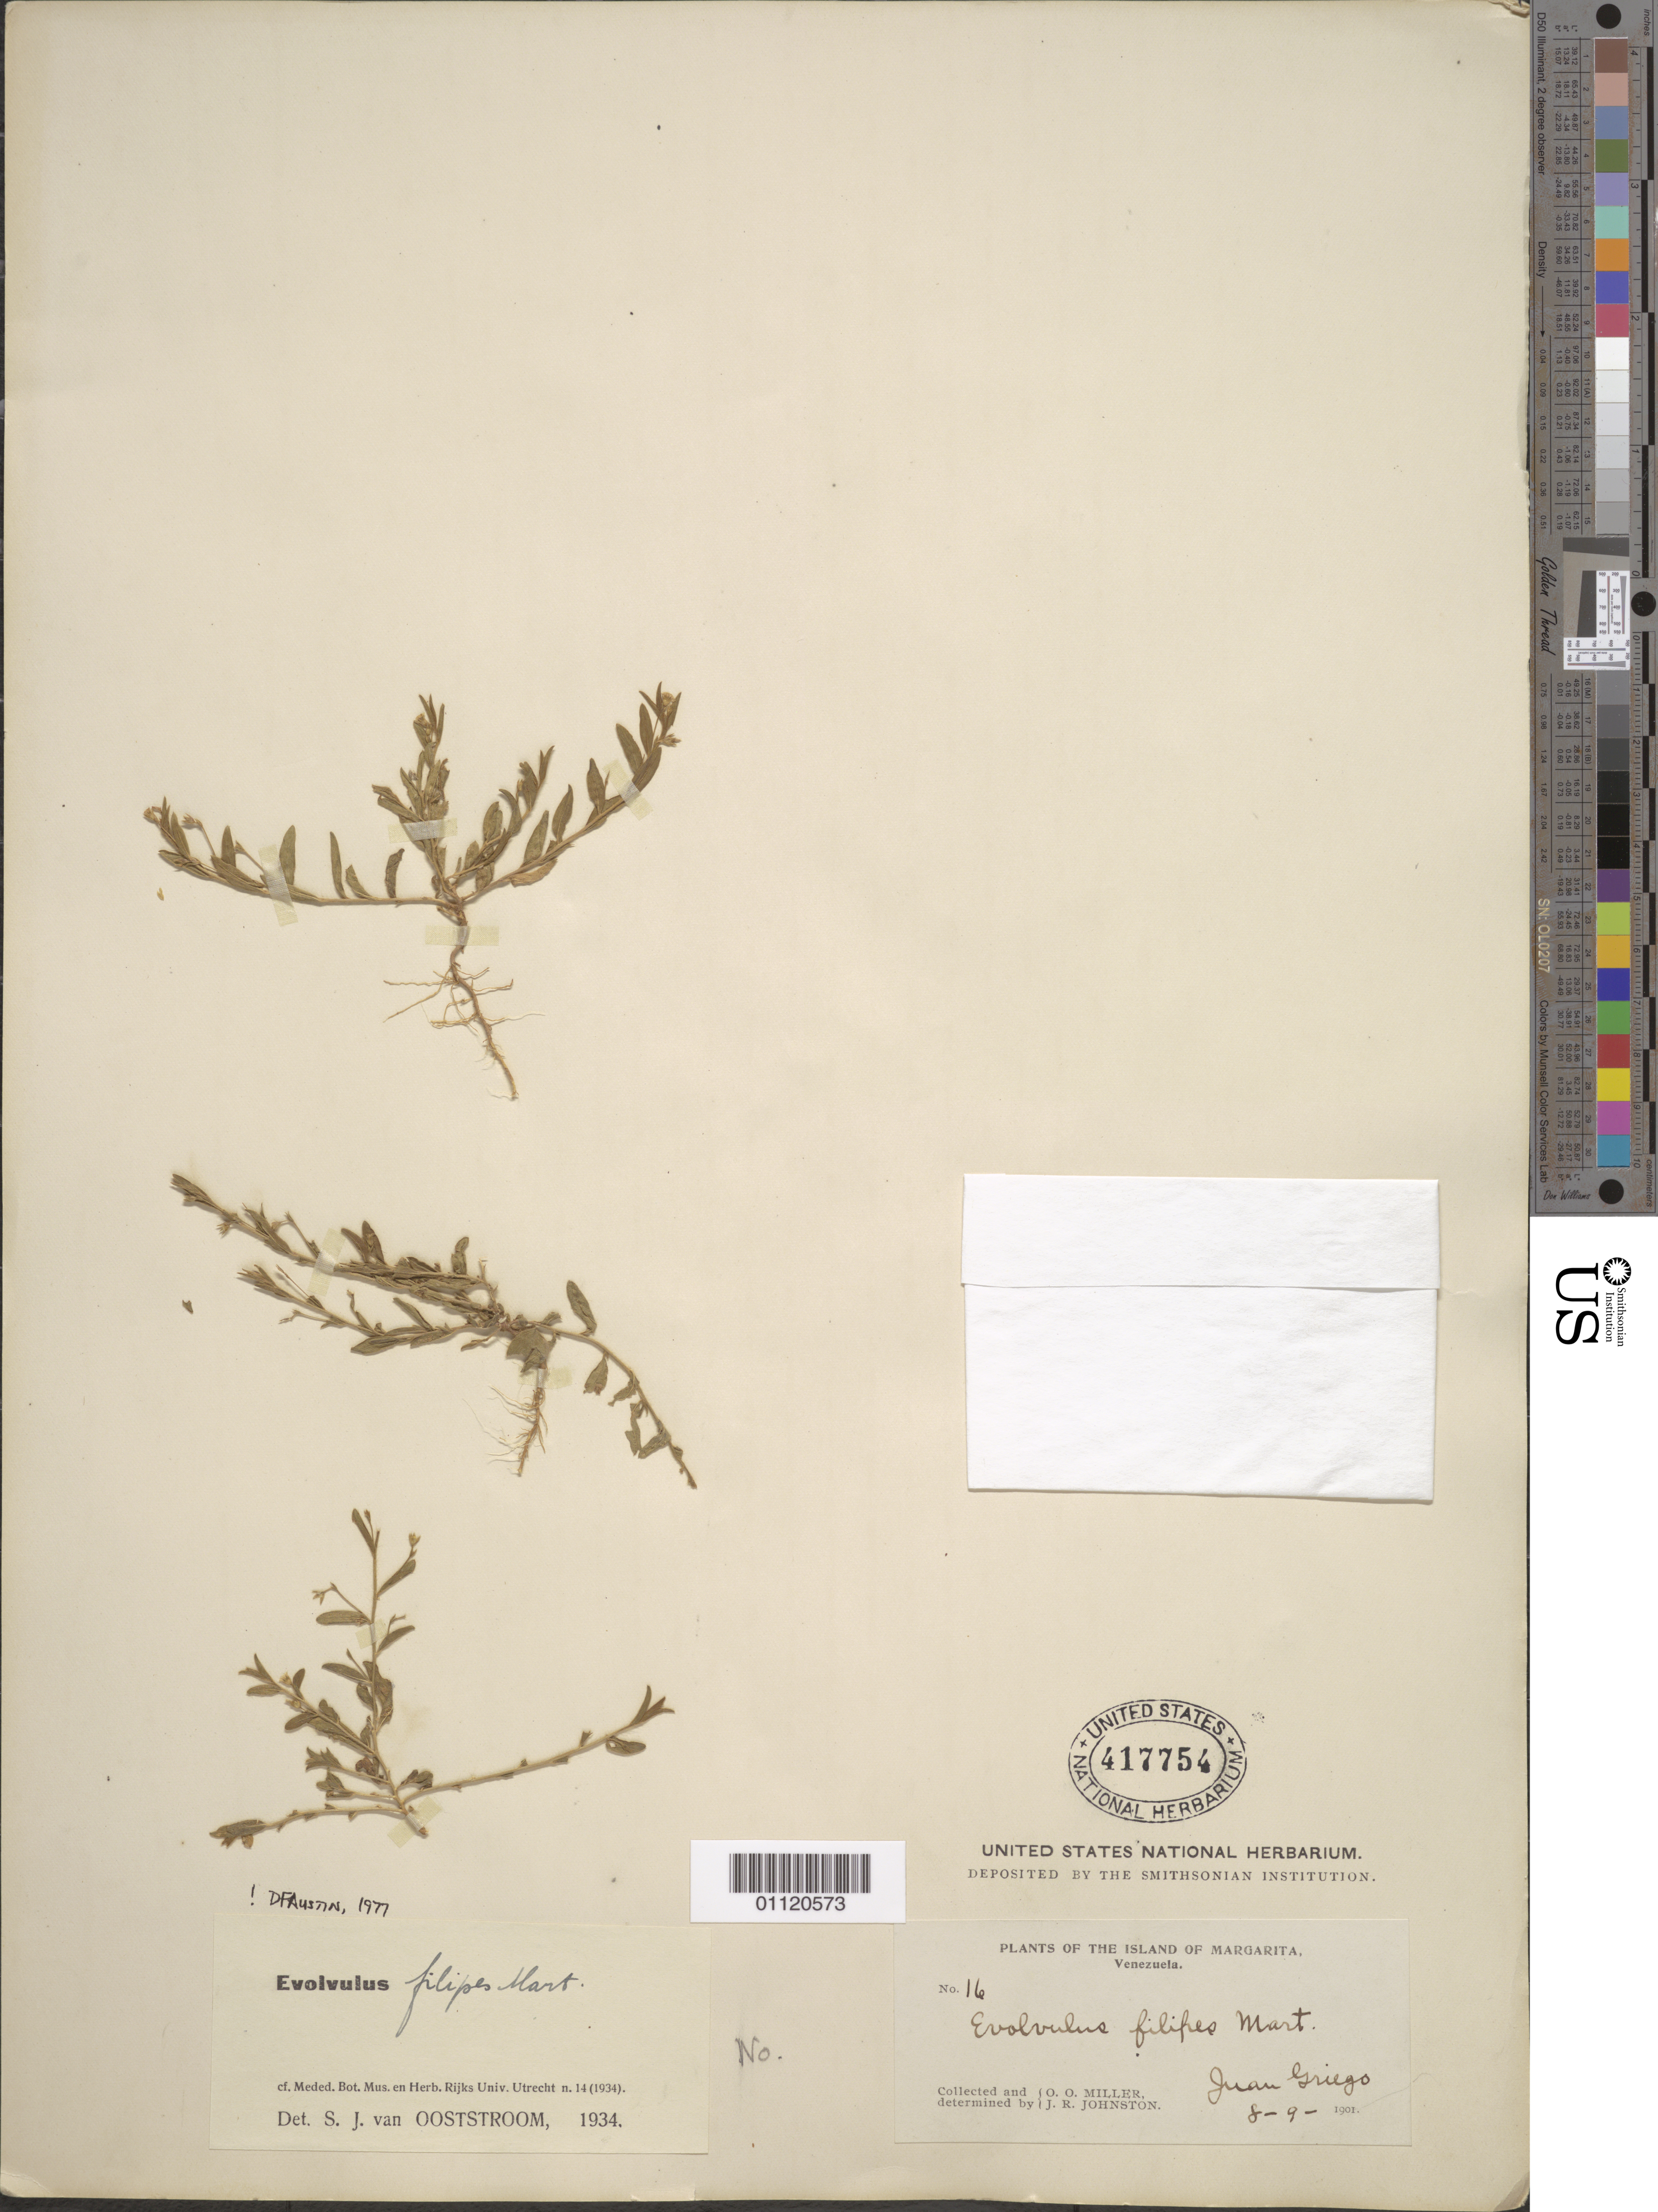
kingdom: Plantae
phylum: Tracheophyta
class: Magnoliopsida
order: Solanales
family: Convolvulaceae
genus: Evolvulus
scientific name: Evolvulus filipes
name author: Mart.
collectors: O. O. Miller & J. Johnston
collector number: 16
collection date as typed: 09 Aug 1901 to 08 Sep 1901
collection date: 1901-08-09/1901-09-08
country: Venezuela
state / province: Nueva Esparta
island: Margarita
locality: Juan Griego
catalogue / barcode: US 417754